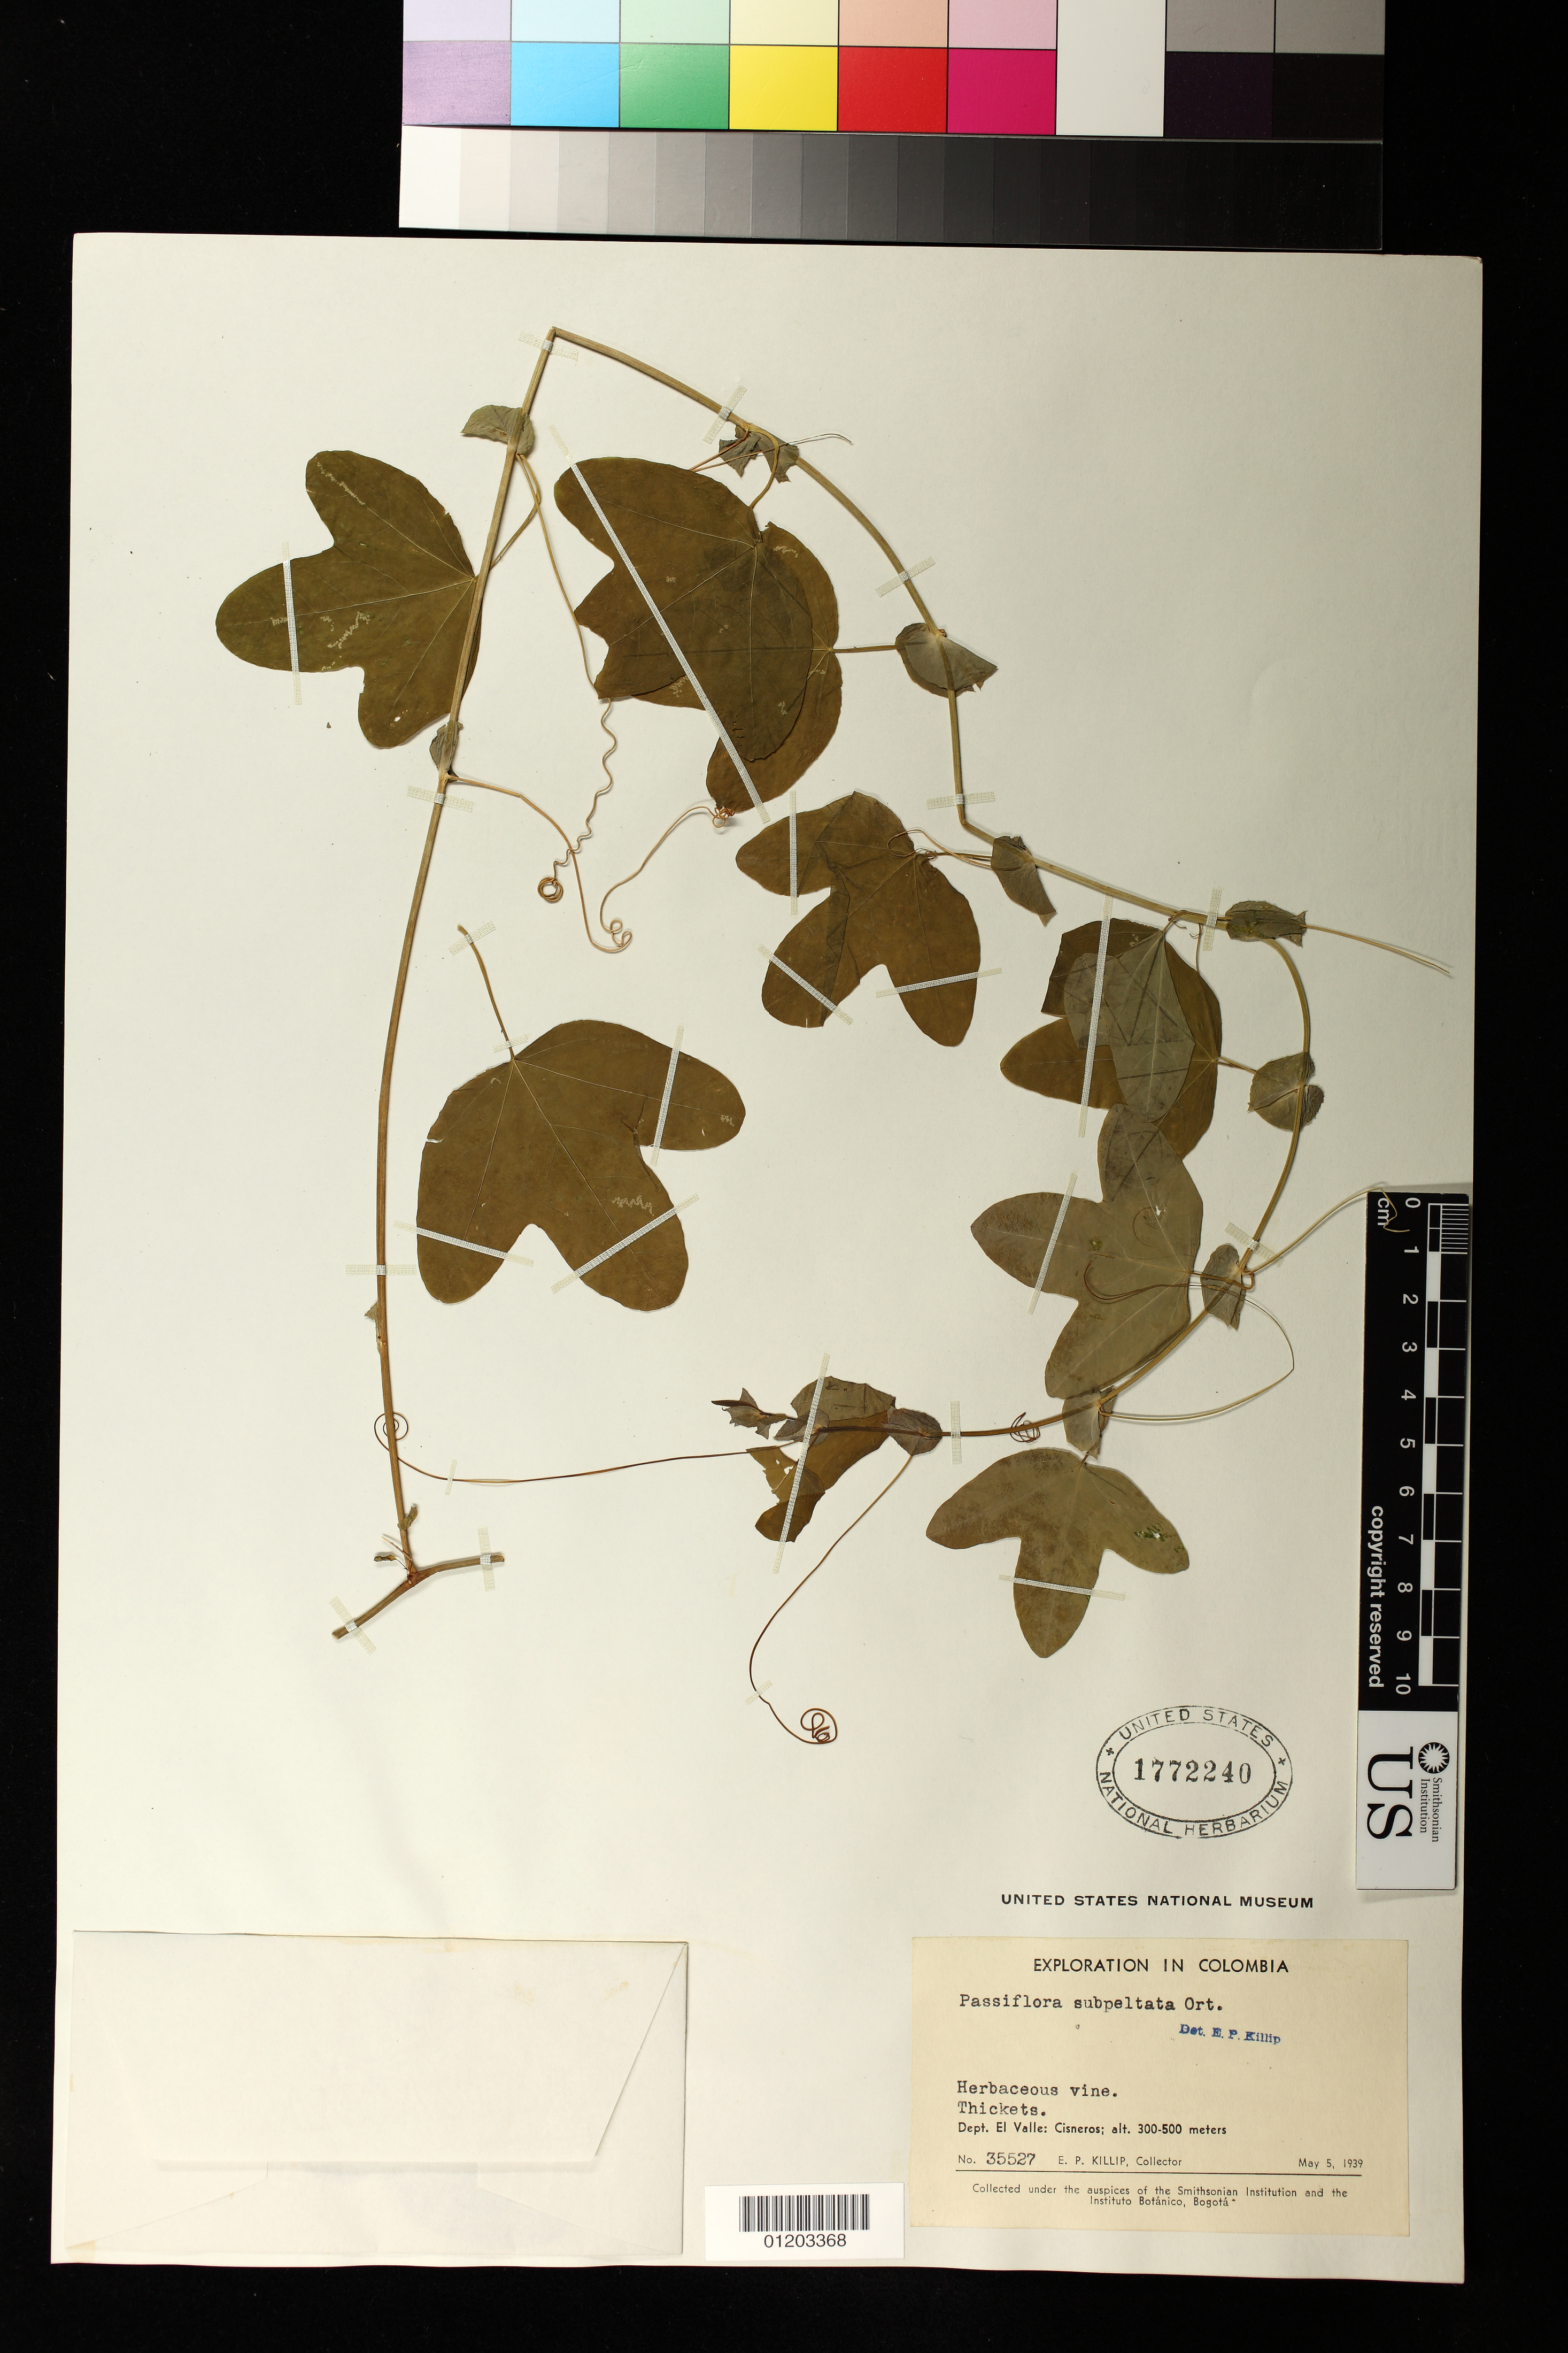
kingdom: Plantae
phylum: Tracheophyta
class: Magnoliopsida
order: Malpighiales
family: Passifloraceae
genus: Passiflora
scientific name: Passiflora subpeltata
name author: Ortega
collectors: E. P. Killip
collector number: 35527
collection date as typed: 05 May 1939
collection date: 1939-05-05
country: Colombia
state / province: Valle del Cauca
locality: Cisneros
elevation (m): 300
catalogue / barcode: US 1772240